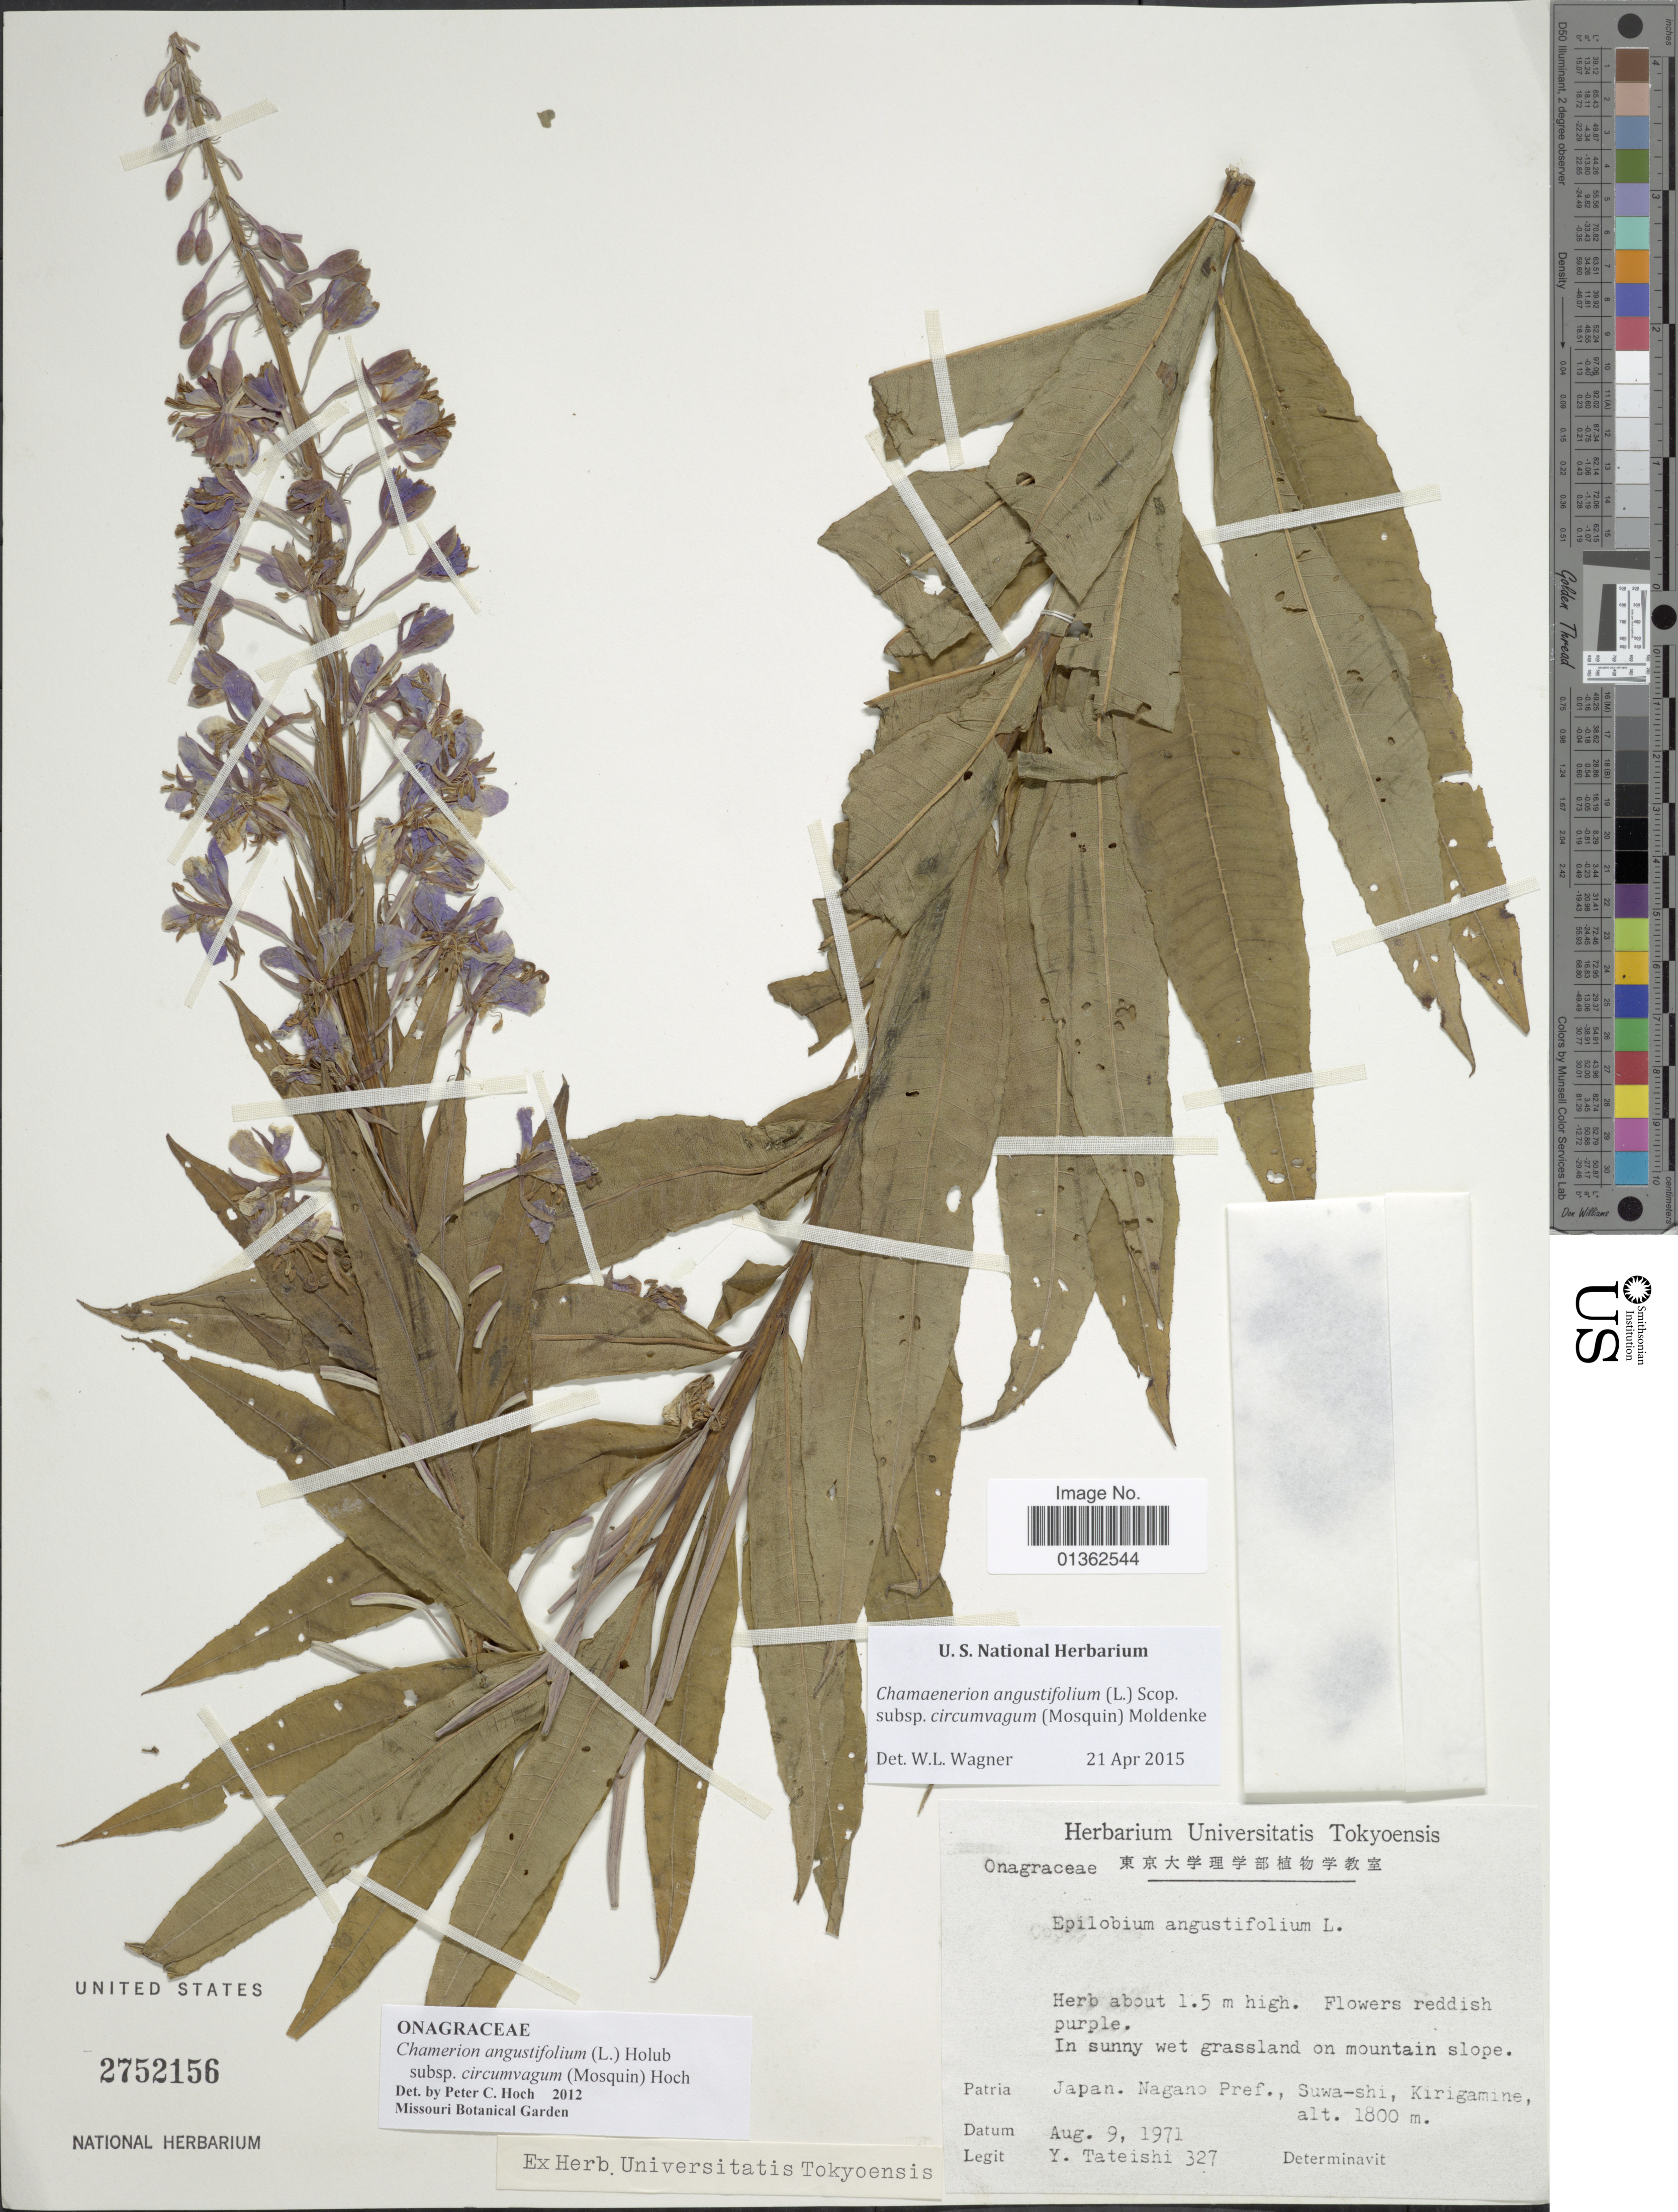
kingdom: Plantae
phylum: Tracheophyta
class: Magnoliopsida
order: Myrtales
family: Onagraceae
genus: Chamaenerion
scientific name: Chamaenerion angustifolium subsp. circumvagum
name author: (Mosquin) Moldenke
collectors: Y. Tateishi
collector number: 327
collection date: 1971-08-09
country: Japan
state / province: Nagano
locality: Suwa-shi, Kirigamine.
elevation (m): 1800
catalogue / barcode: US 2752156